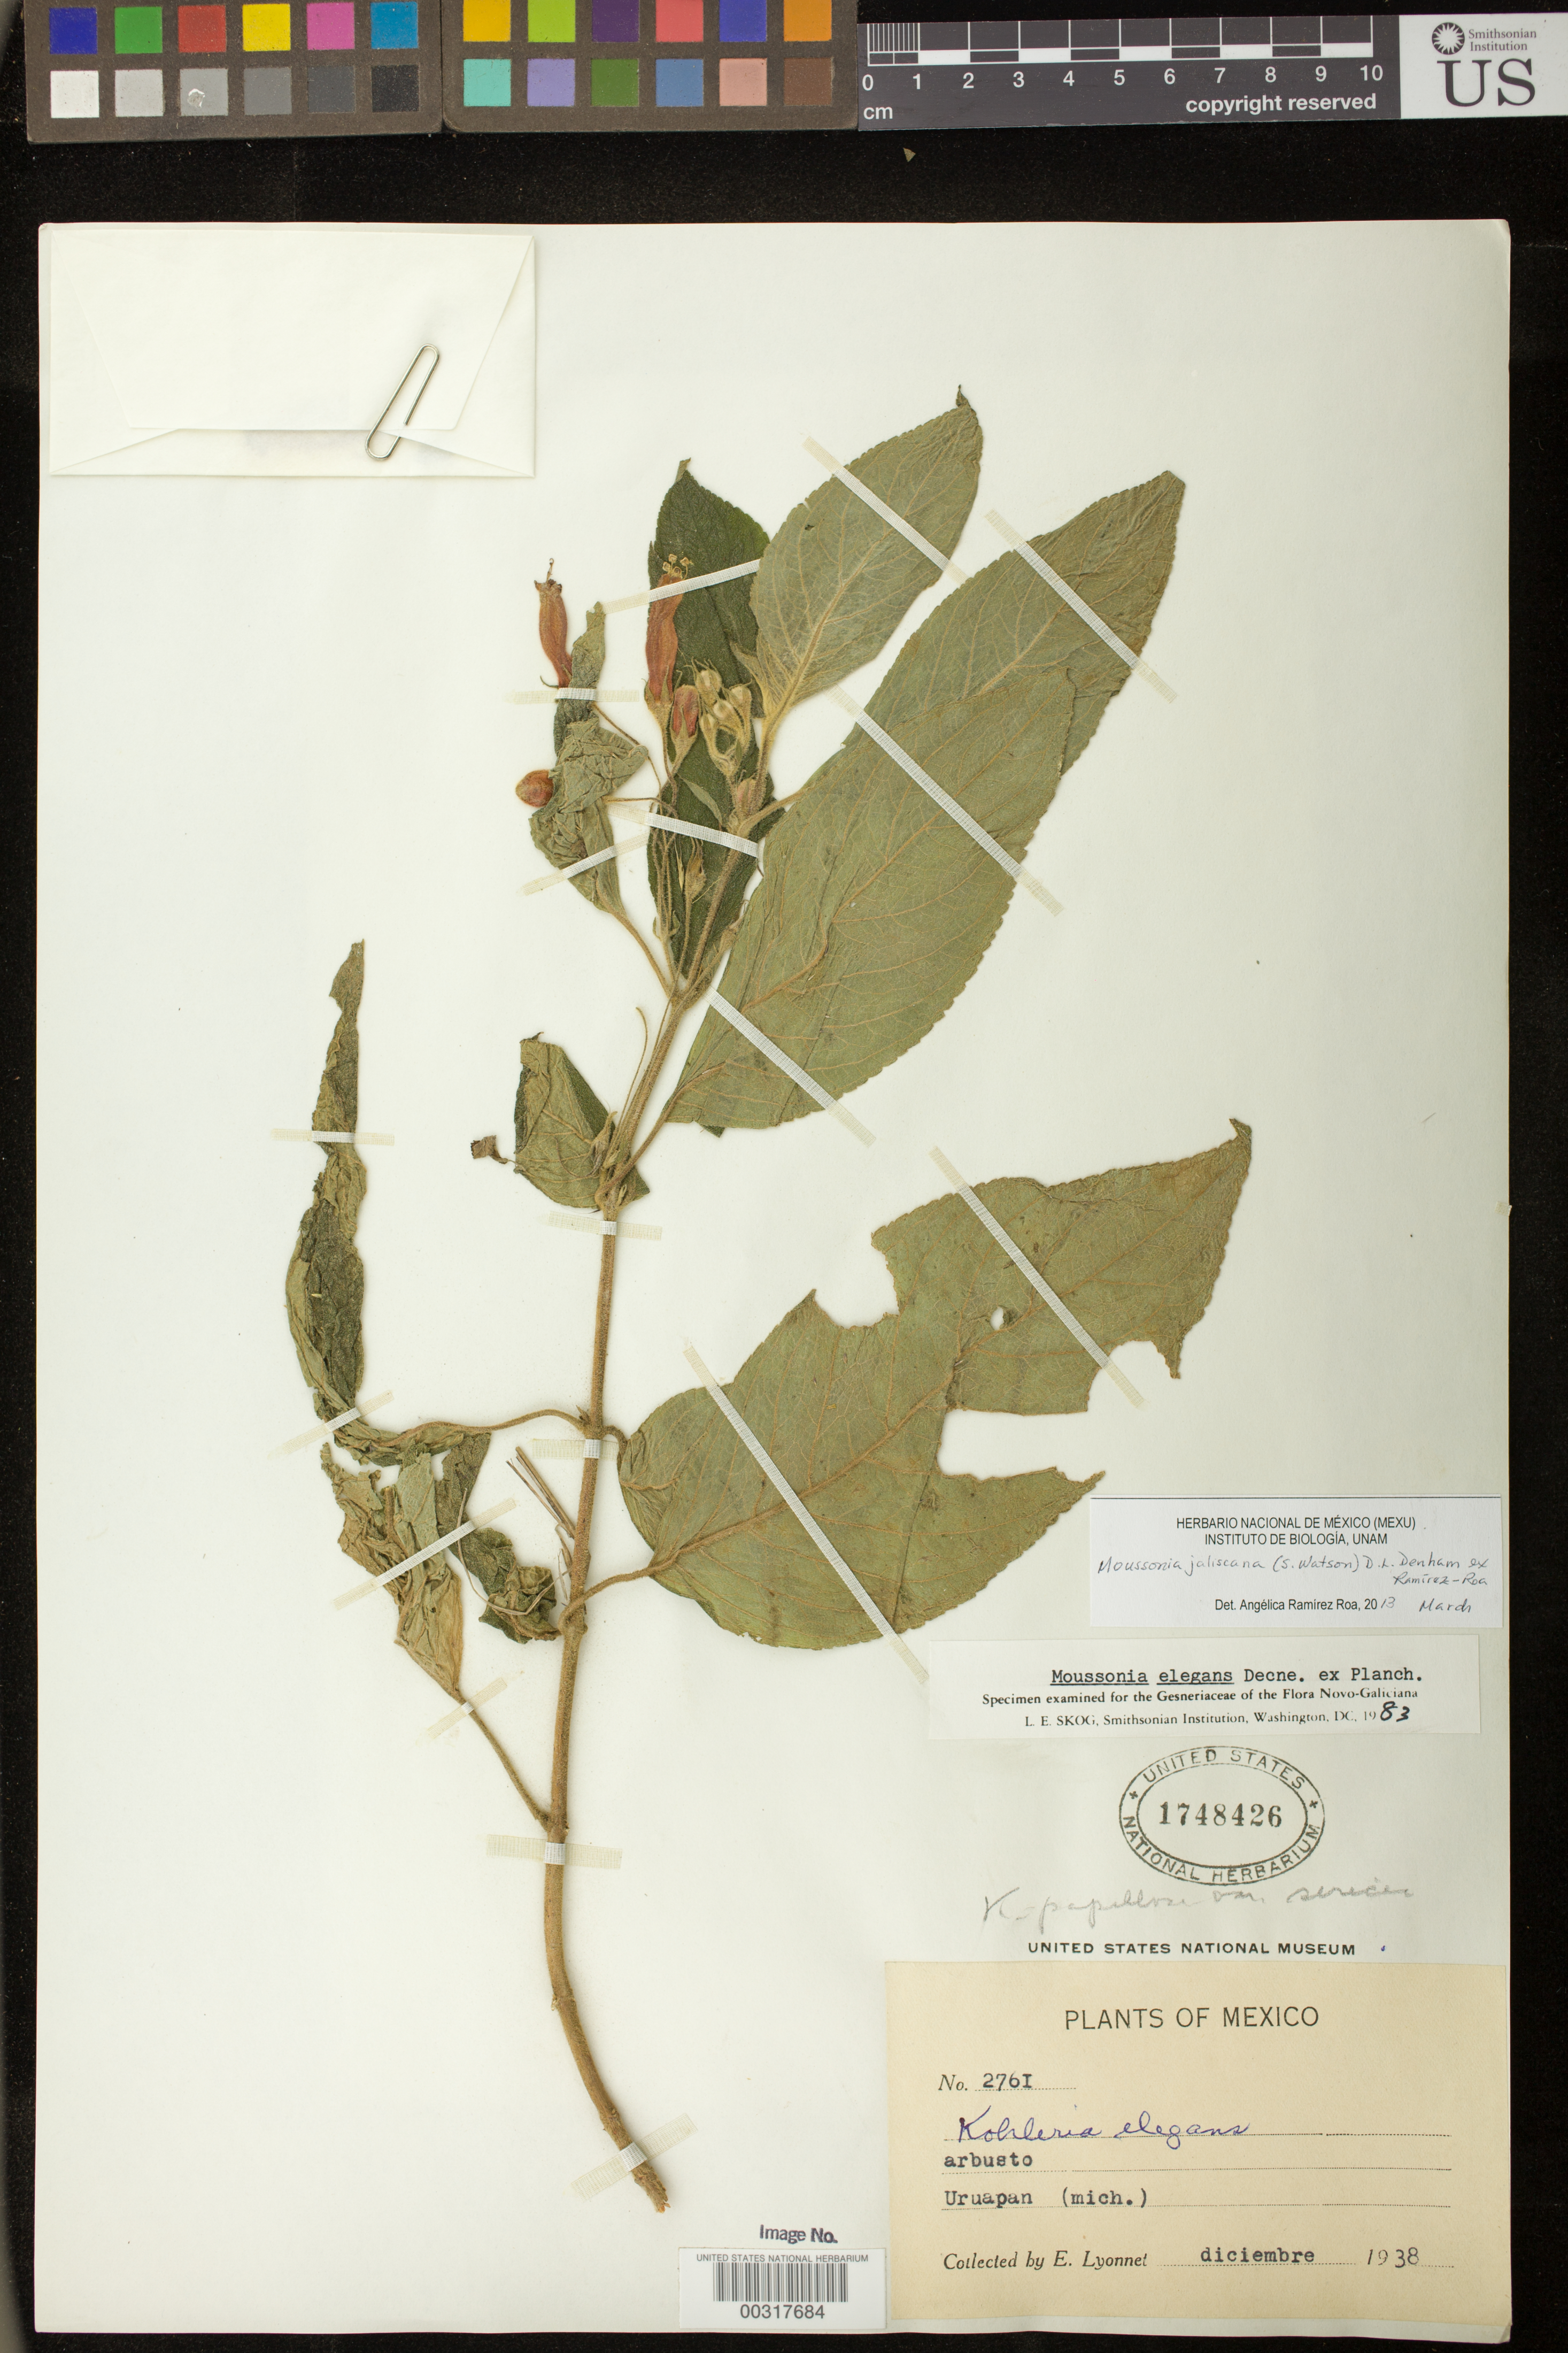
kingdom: Plantae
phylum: Tracheophyta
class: Magnoliopsida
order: Lamiales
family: Gesneriaceae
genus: Moussonia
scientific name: Moussonia jaliscana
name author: (S. Watson) D.L. Denham ex Ram.-Roa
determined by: Ramírez-Roa, A.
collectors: Bro. E. Lyonnet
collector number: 2761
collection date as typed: Dec 1938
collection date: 1938-12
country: Mexico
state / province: Michoacan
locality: Uruapan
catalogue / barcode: US 1748426